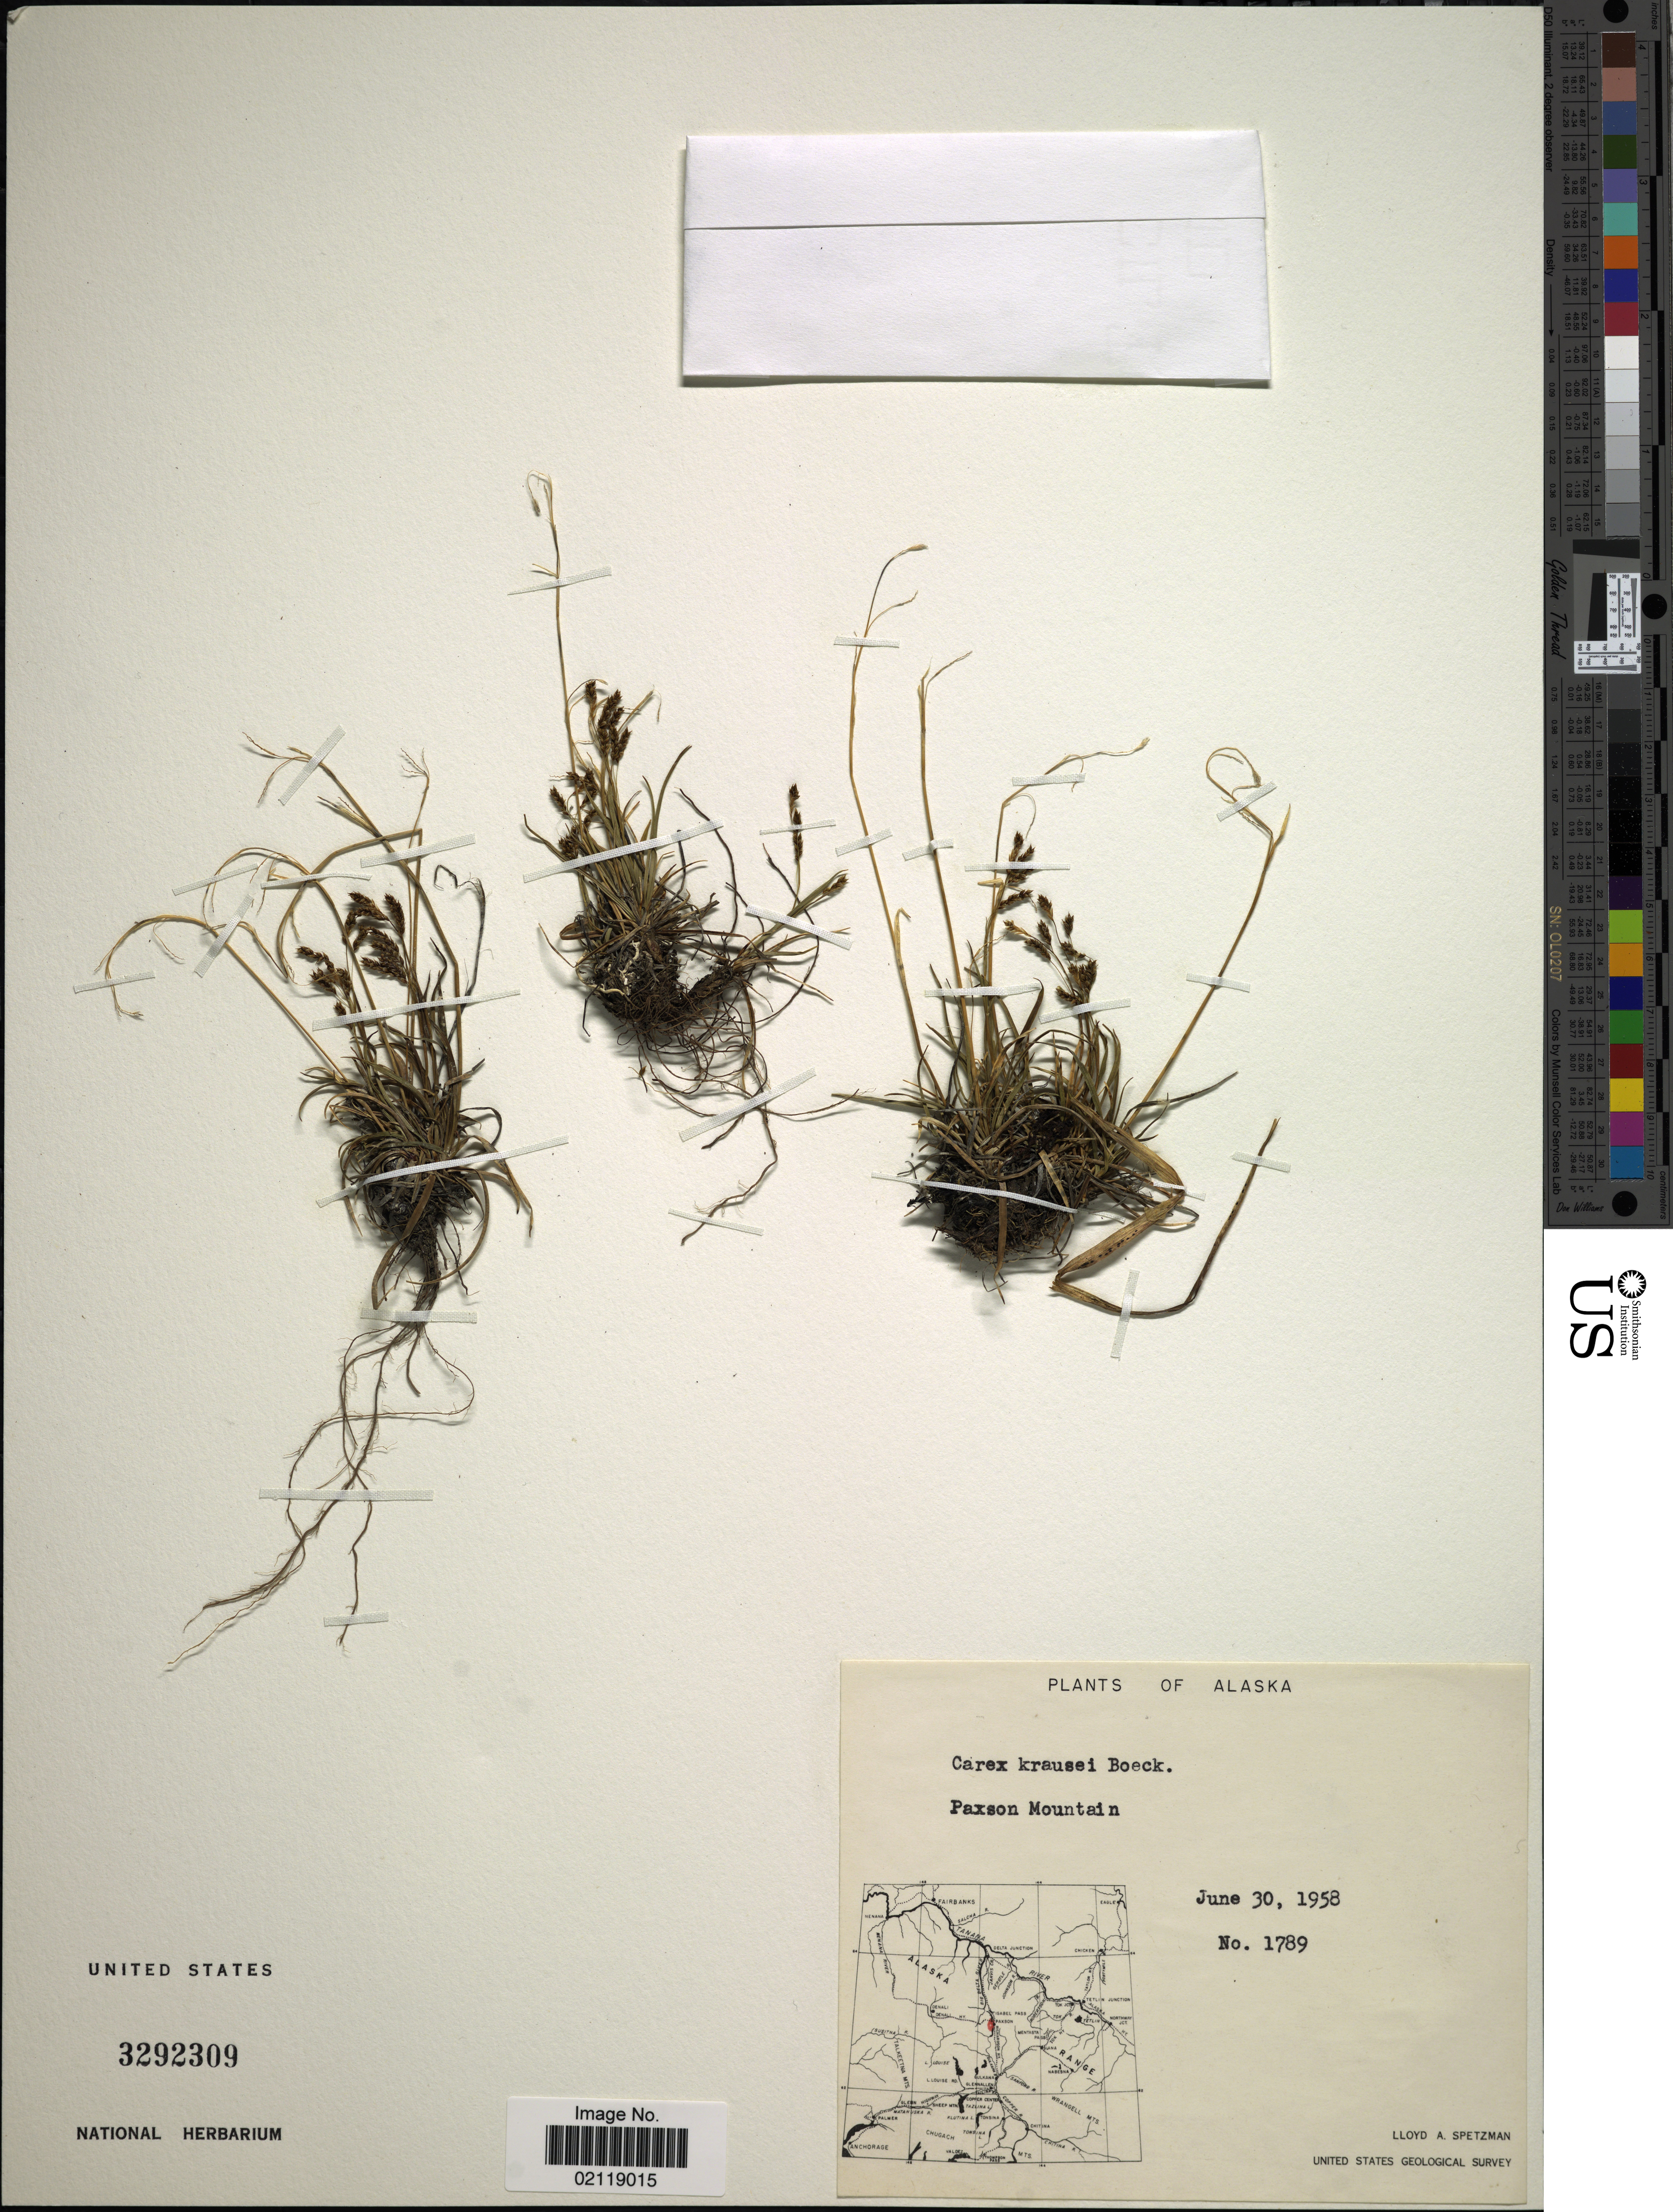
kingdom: Plantae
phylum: Tracheophyta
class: Liliopsida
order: Poales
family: Cyperaceae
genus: Carex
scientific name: Carex krausei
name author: Boeckeler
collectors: L. Spetzman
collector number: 1789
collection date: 1958-06-30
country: United States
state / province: Alaska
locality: Paxson Mountain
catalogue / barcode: US 3292309